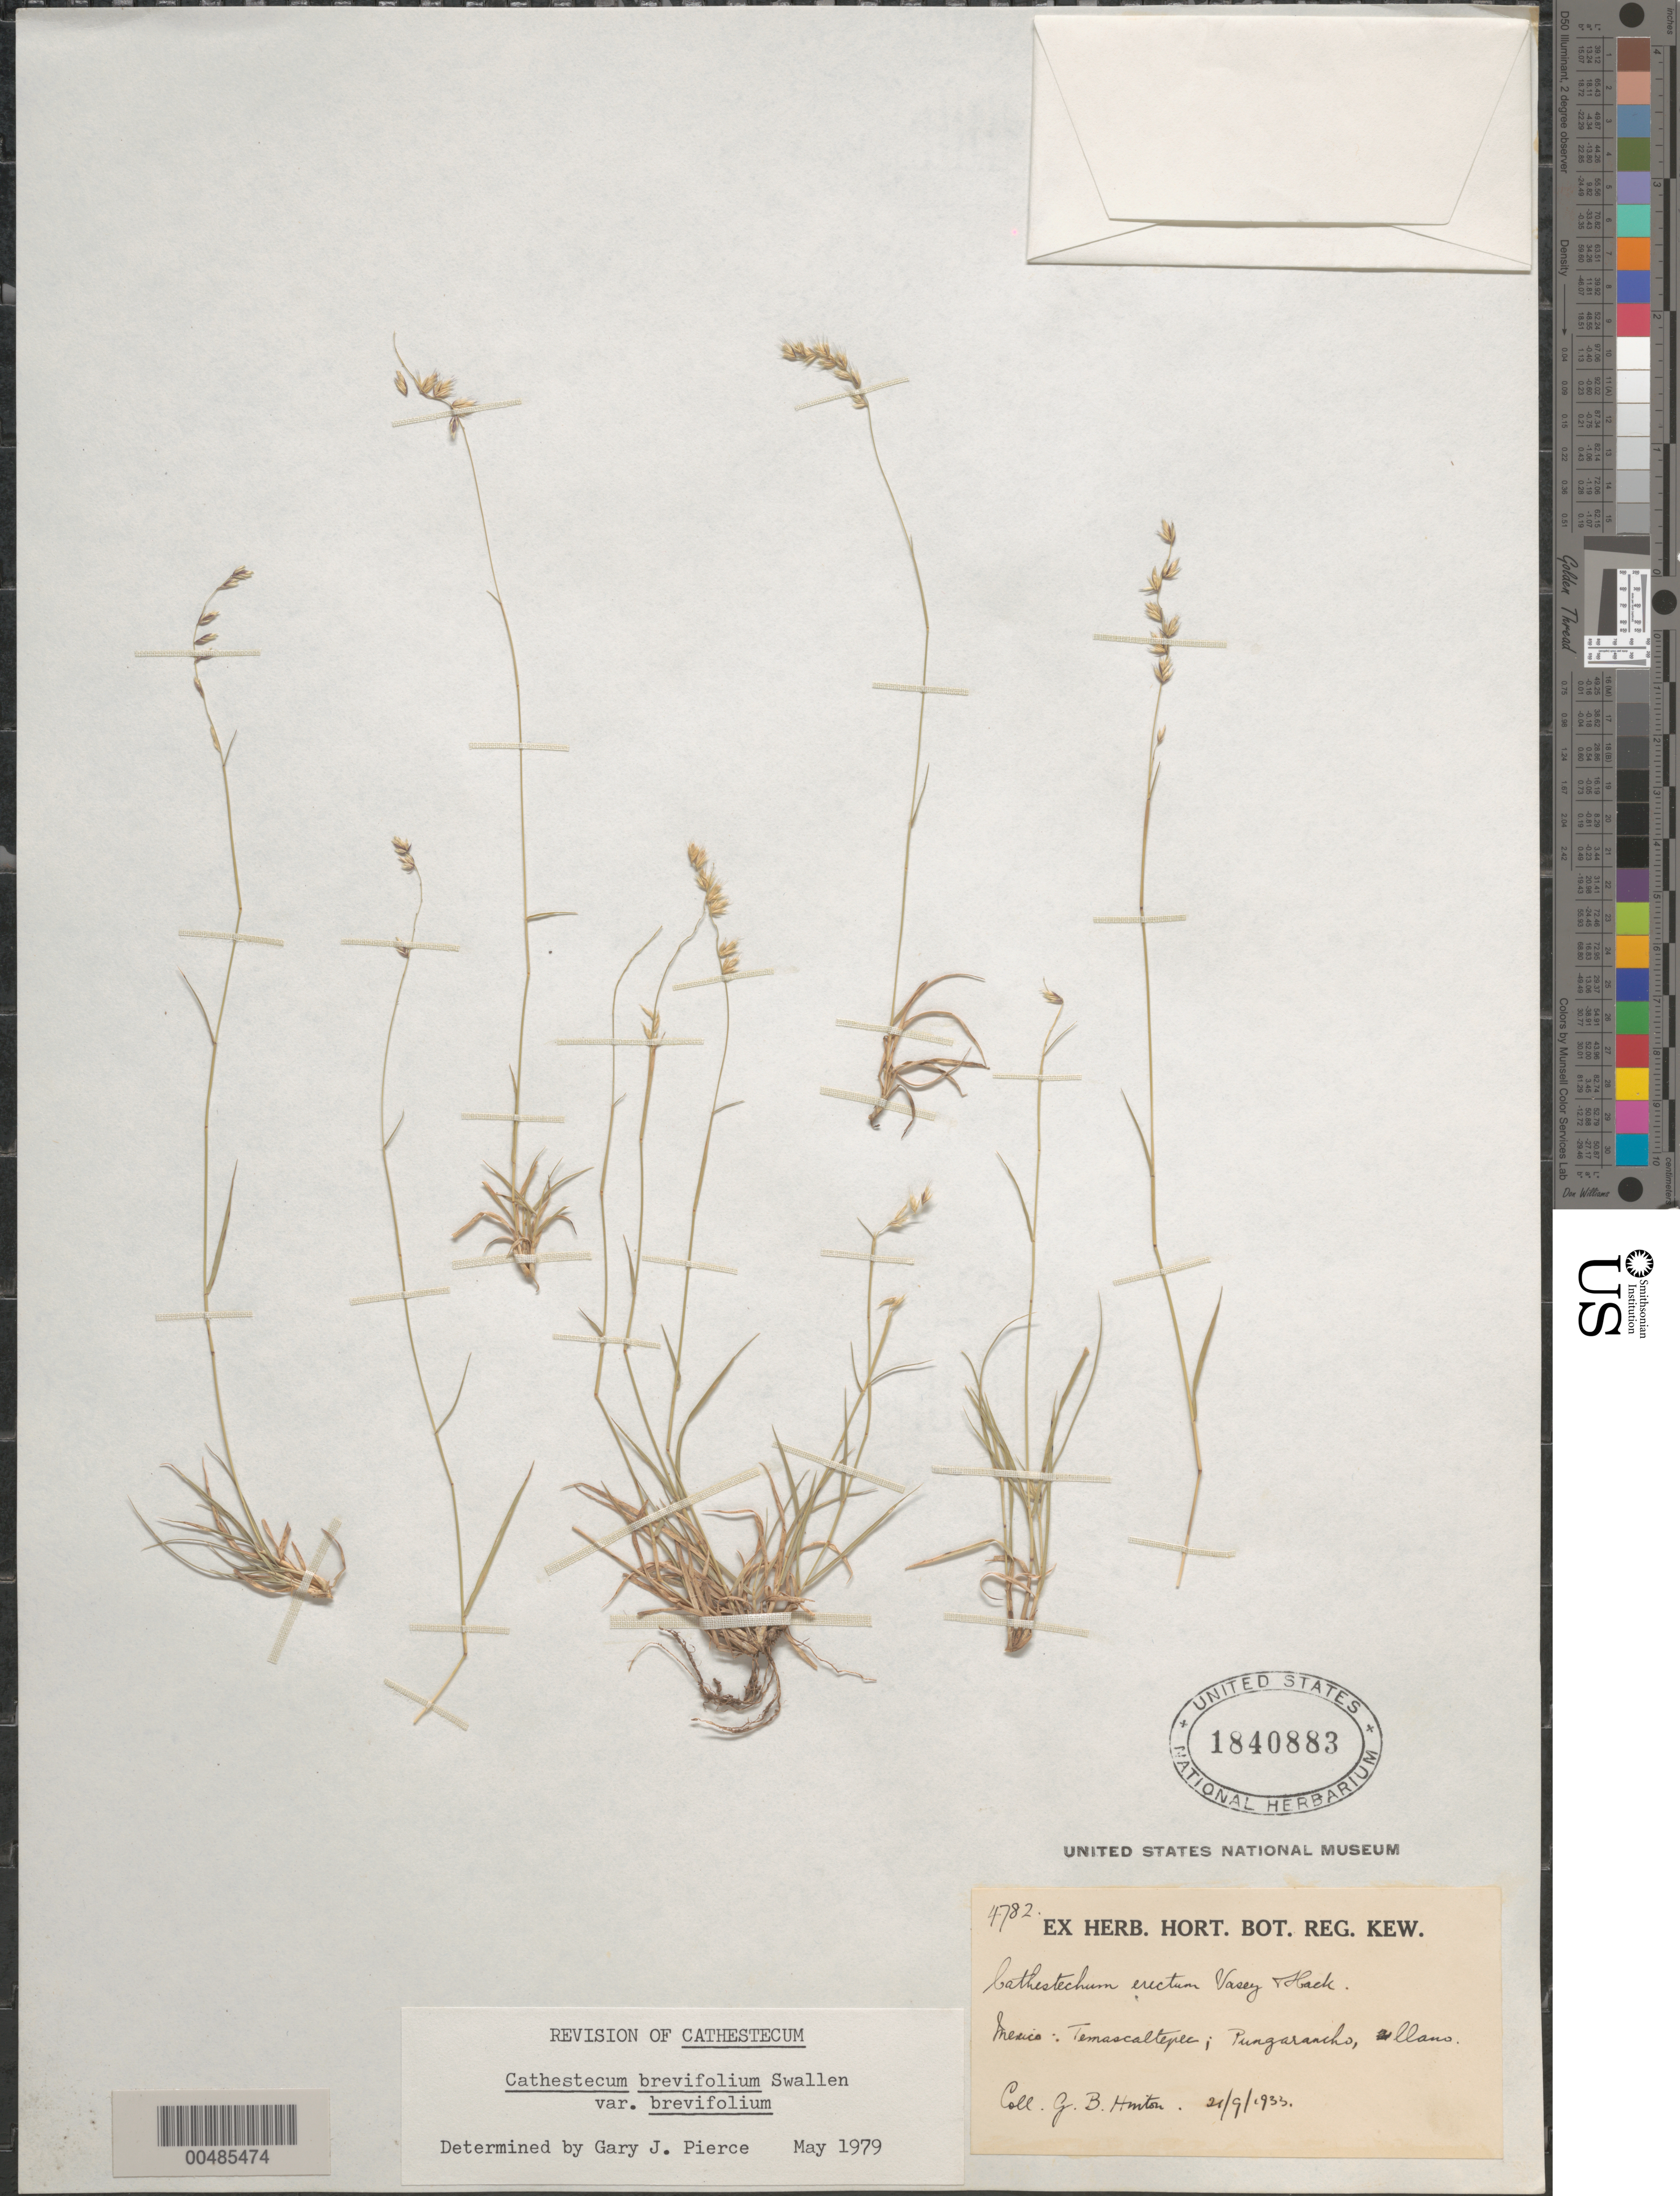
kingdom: Plantae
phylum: Tracheophyta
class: Liliopsida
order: Poales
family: Poaceae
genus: Cathestecum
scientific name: Cathestecum brevifolium var. brevifolium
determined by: Pierce, G. J.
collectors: G. B. Hinton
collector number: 4782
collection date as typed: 21 Sep 1933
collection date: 1933-09-21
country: Mexico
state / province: Distrito Federal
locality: Temascaltepec, Pungarancho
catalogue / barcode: US 1840883